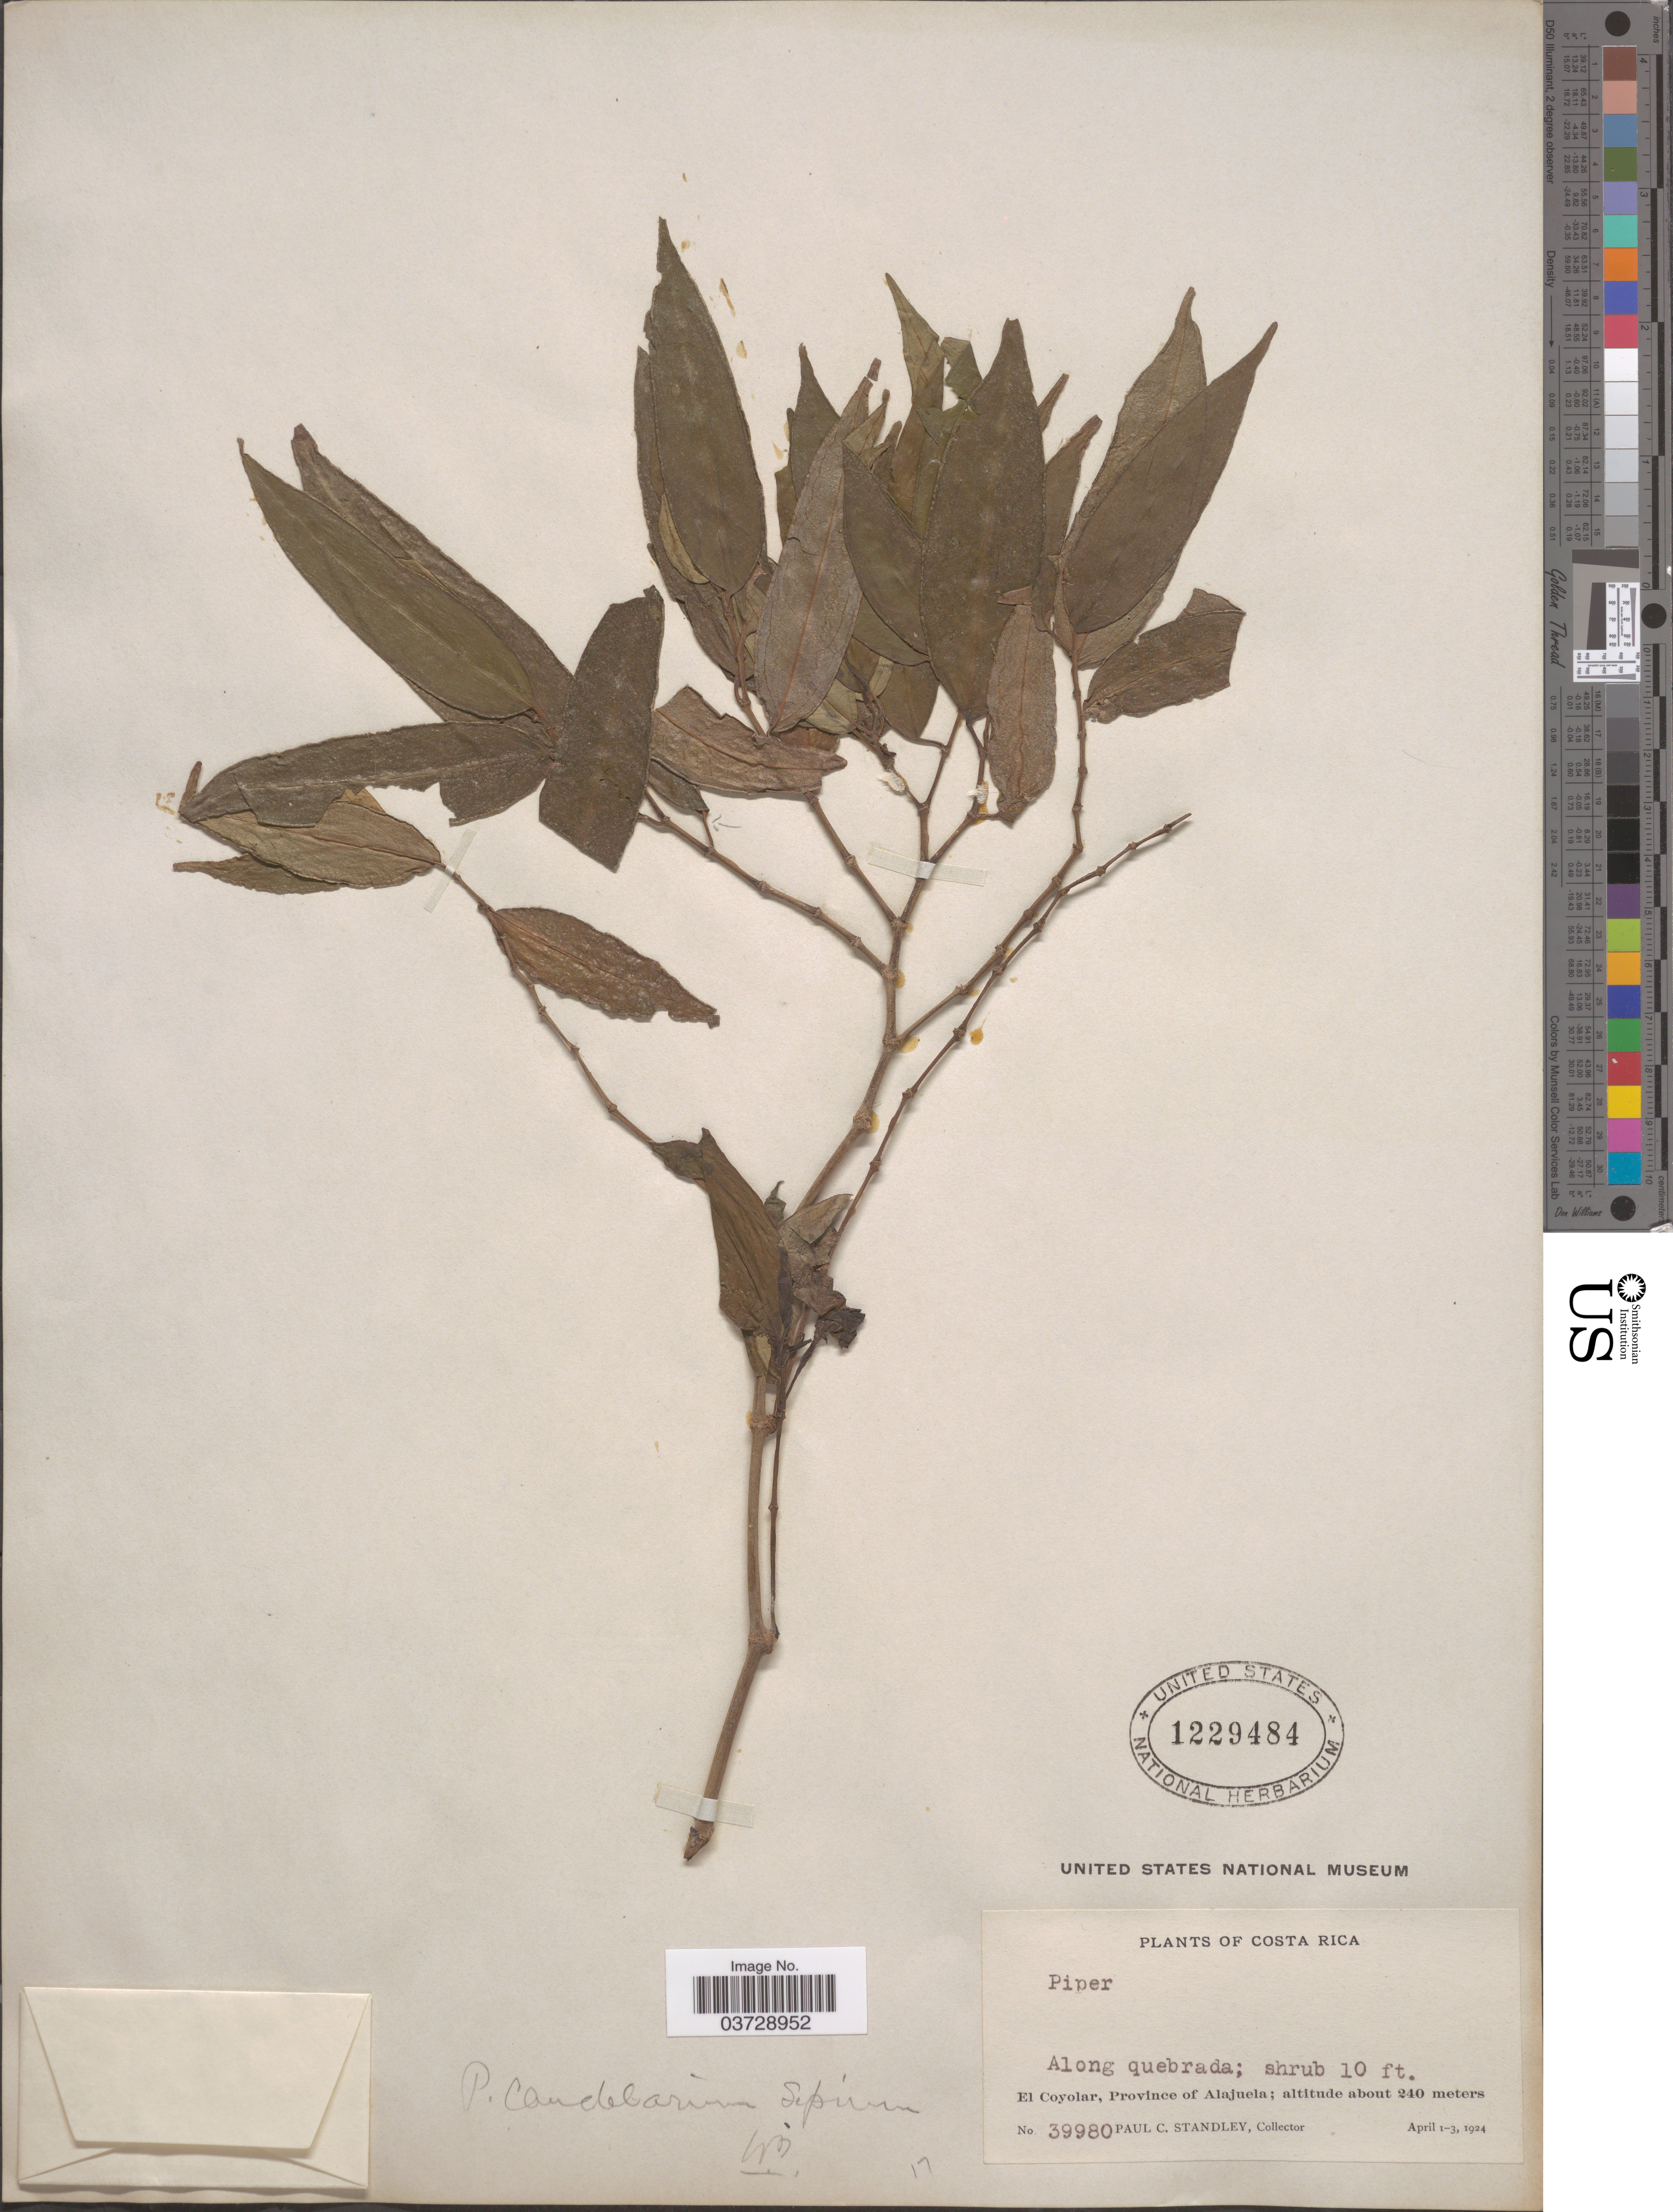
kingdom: Plantae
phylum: Tracheophyta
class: Magnoliopsida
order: Piperales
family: Piperaceae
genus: Piper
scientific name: Piper candelarium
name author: C. DC.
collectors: P. C. Standley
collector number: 39980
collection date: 1924-04-01/1924-04-03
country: Costa Rica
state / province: Alajuela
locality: Along quebrada. El Coyolar.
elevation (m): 240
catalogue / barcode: US 1229484